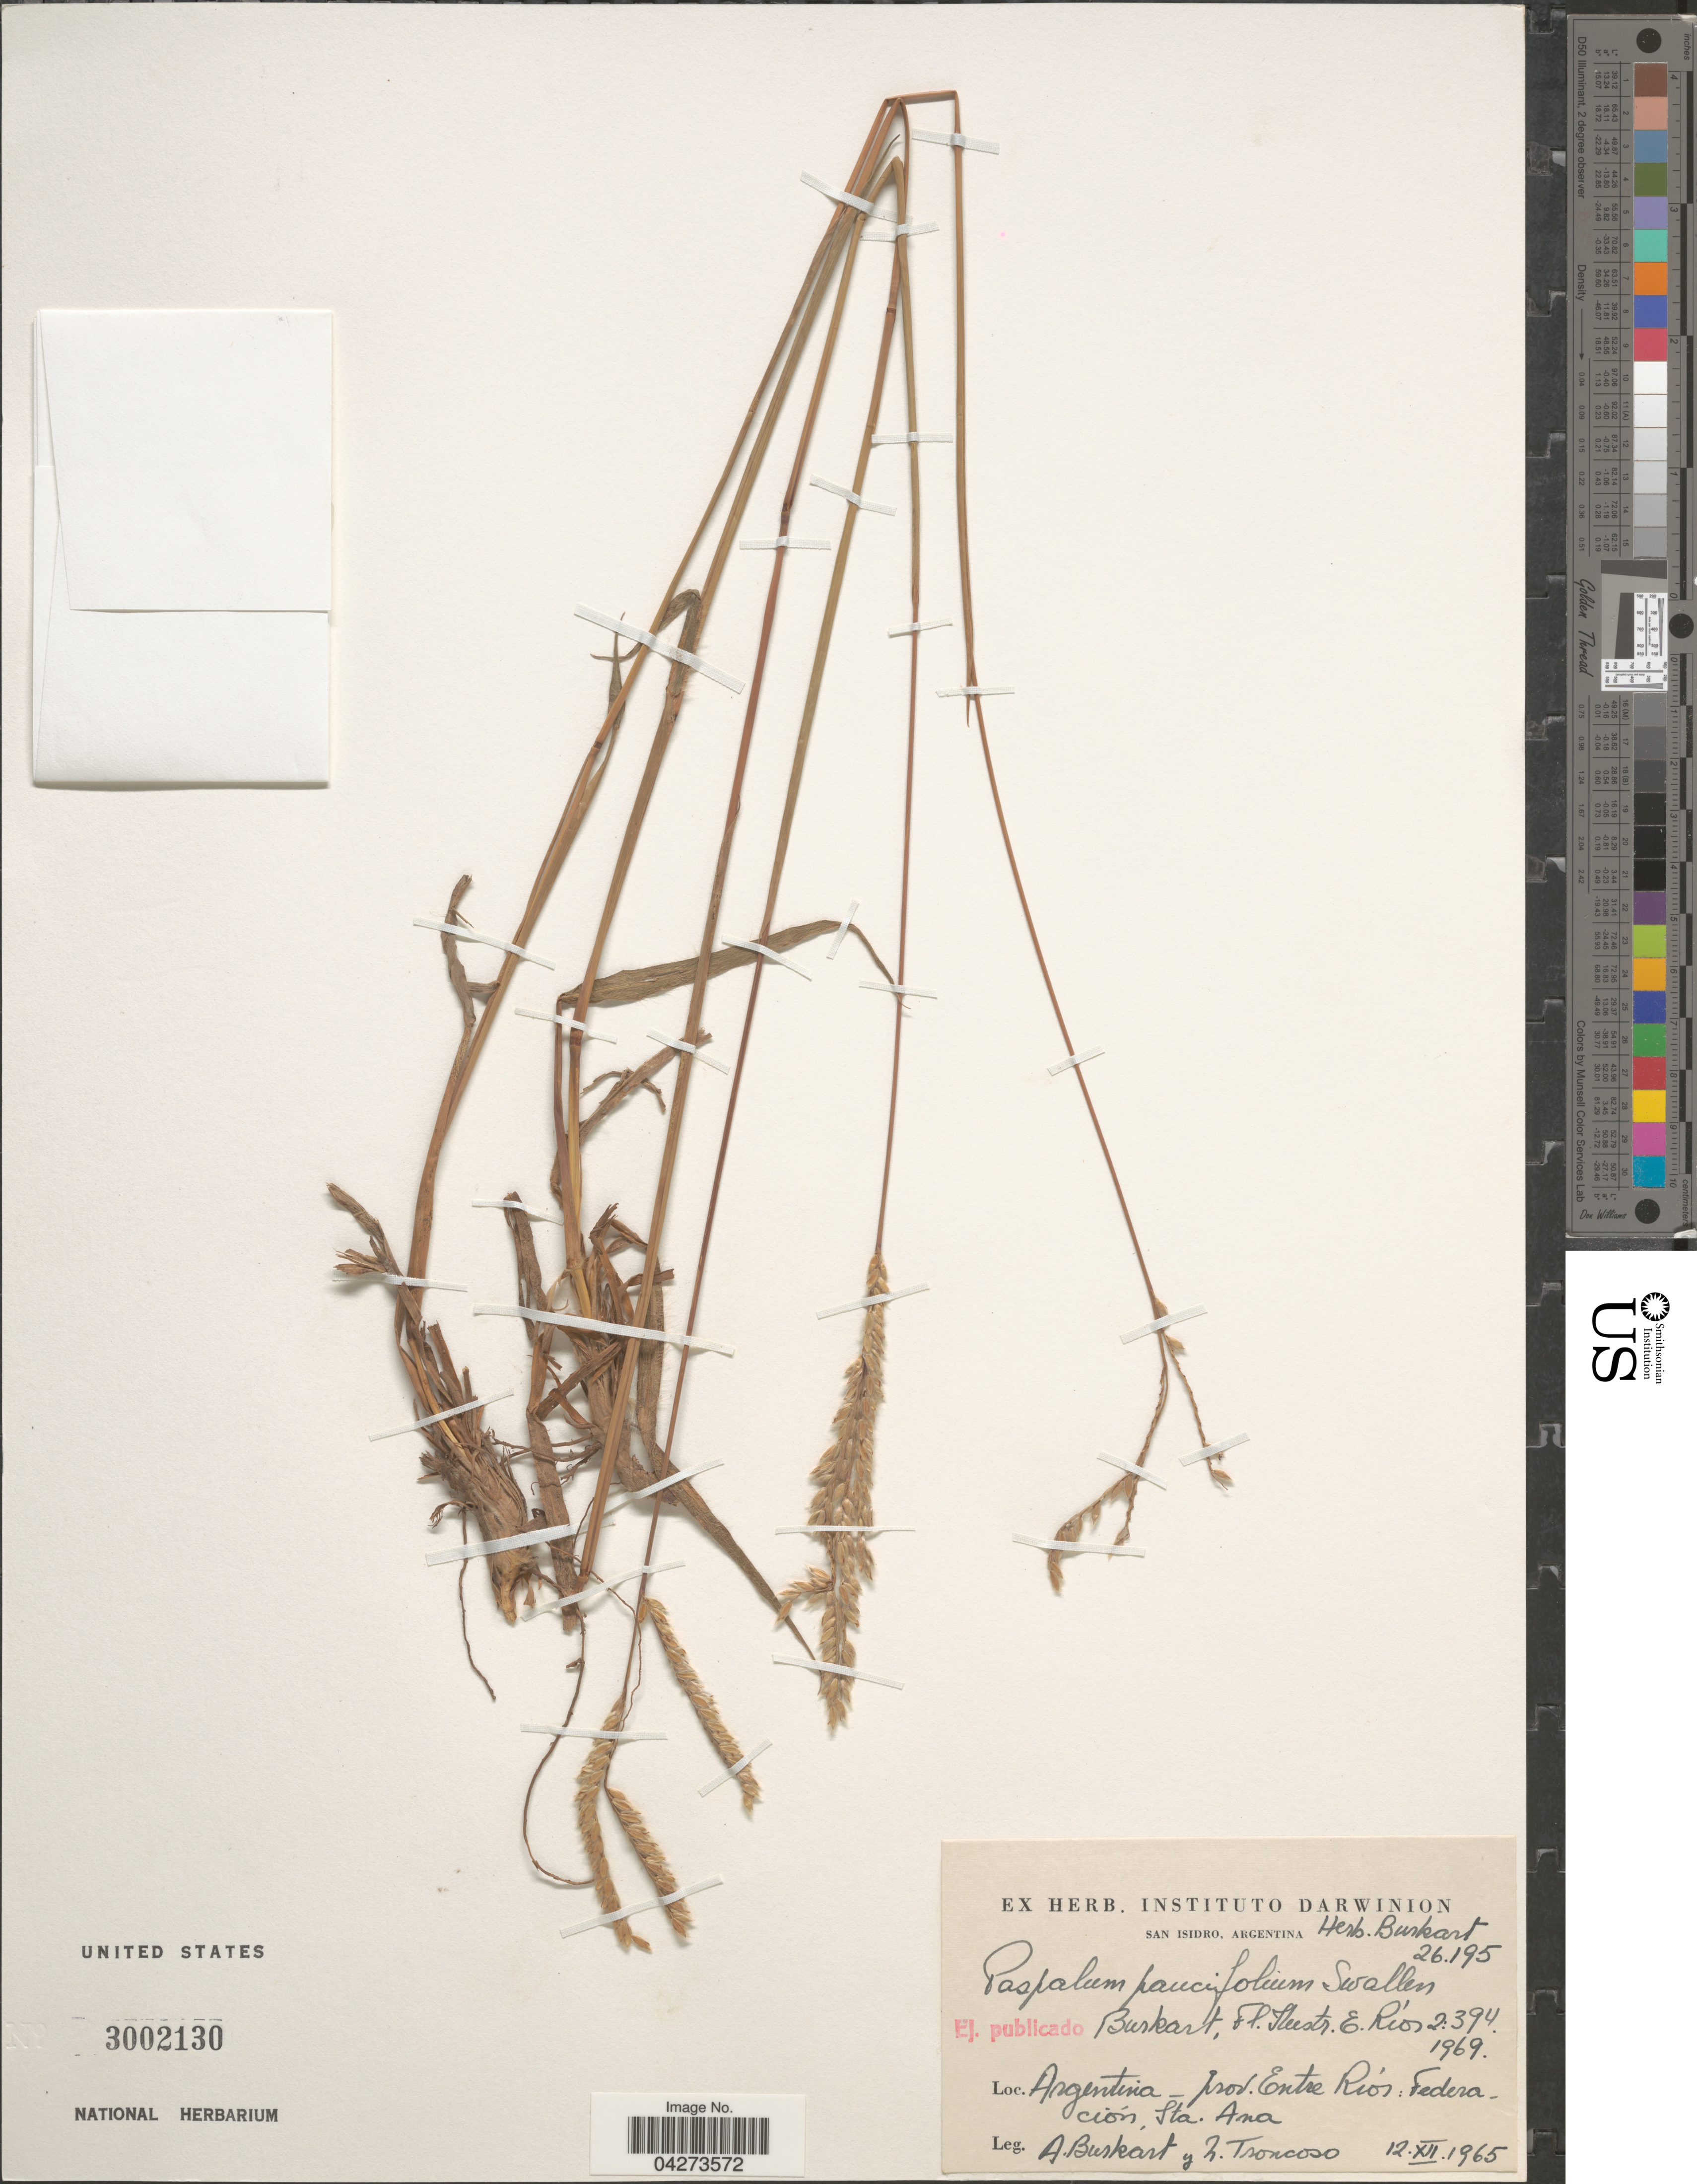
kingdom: Plantae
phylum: Tracheophyta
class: Liliopsida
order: Poales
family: Poaceae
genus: Paspalum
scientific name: Paspalum paucifolium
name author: Swallen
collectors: A. E. Burkart & N. Troncoso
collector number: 26195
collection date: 1965-12-12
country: Argentina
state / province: Entre Rios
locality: Federación, Sta. Ana.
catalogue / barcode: US 3002130